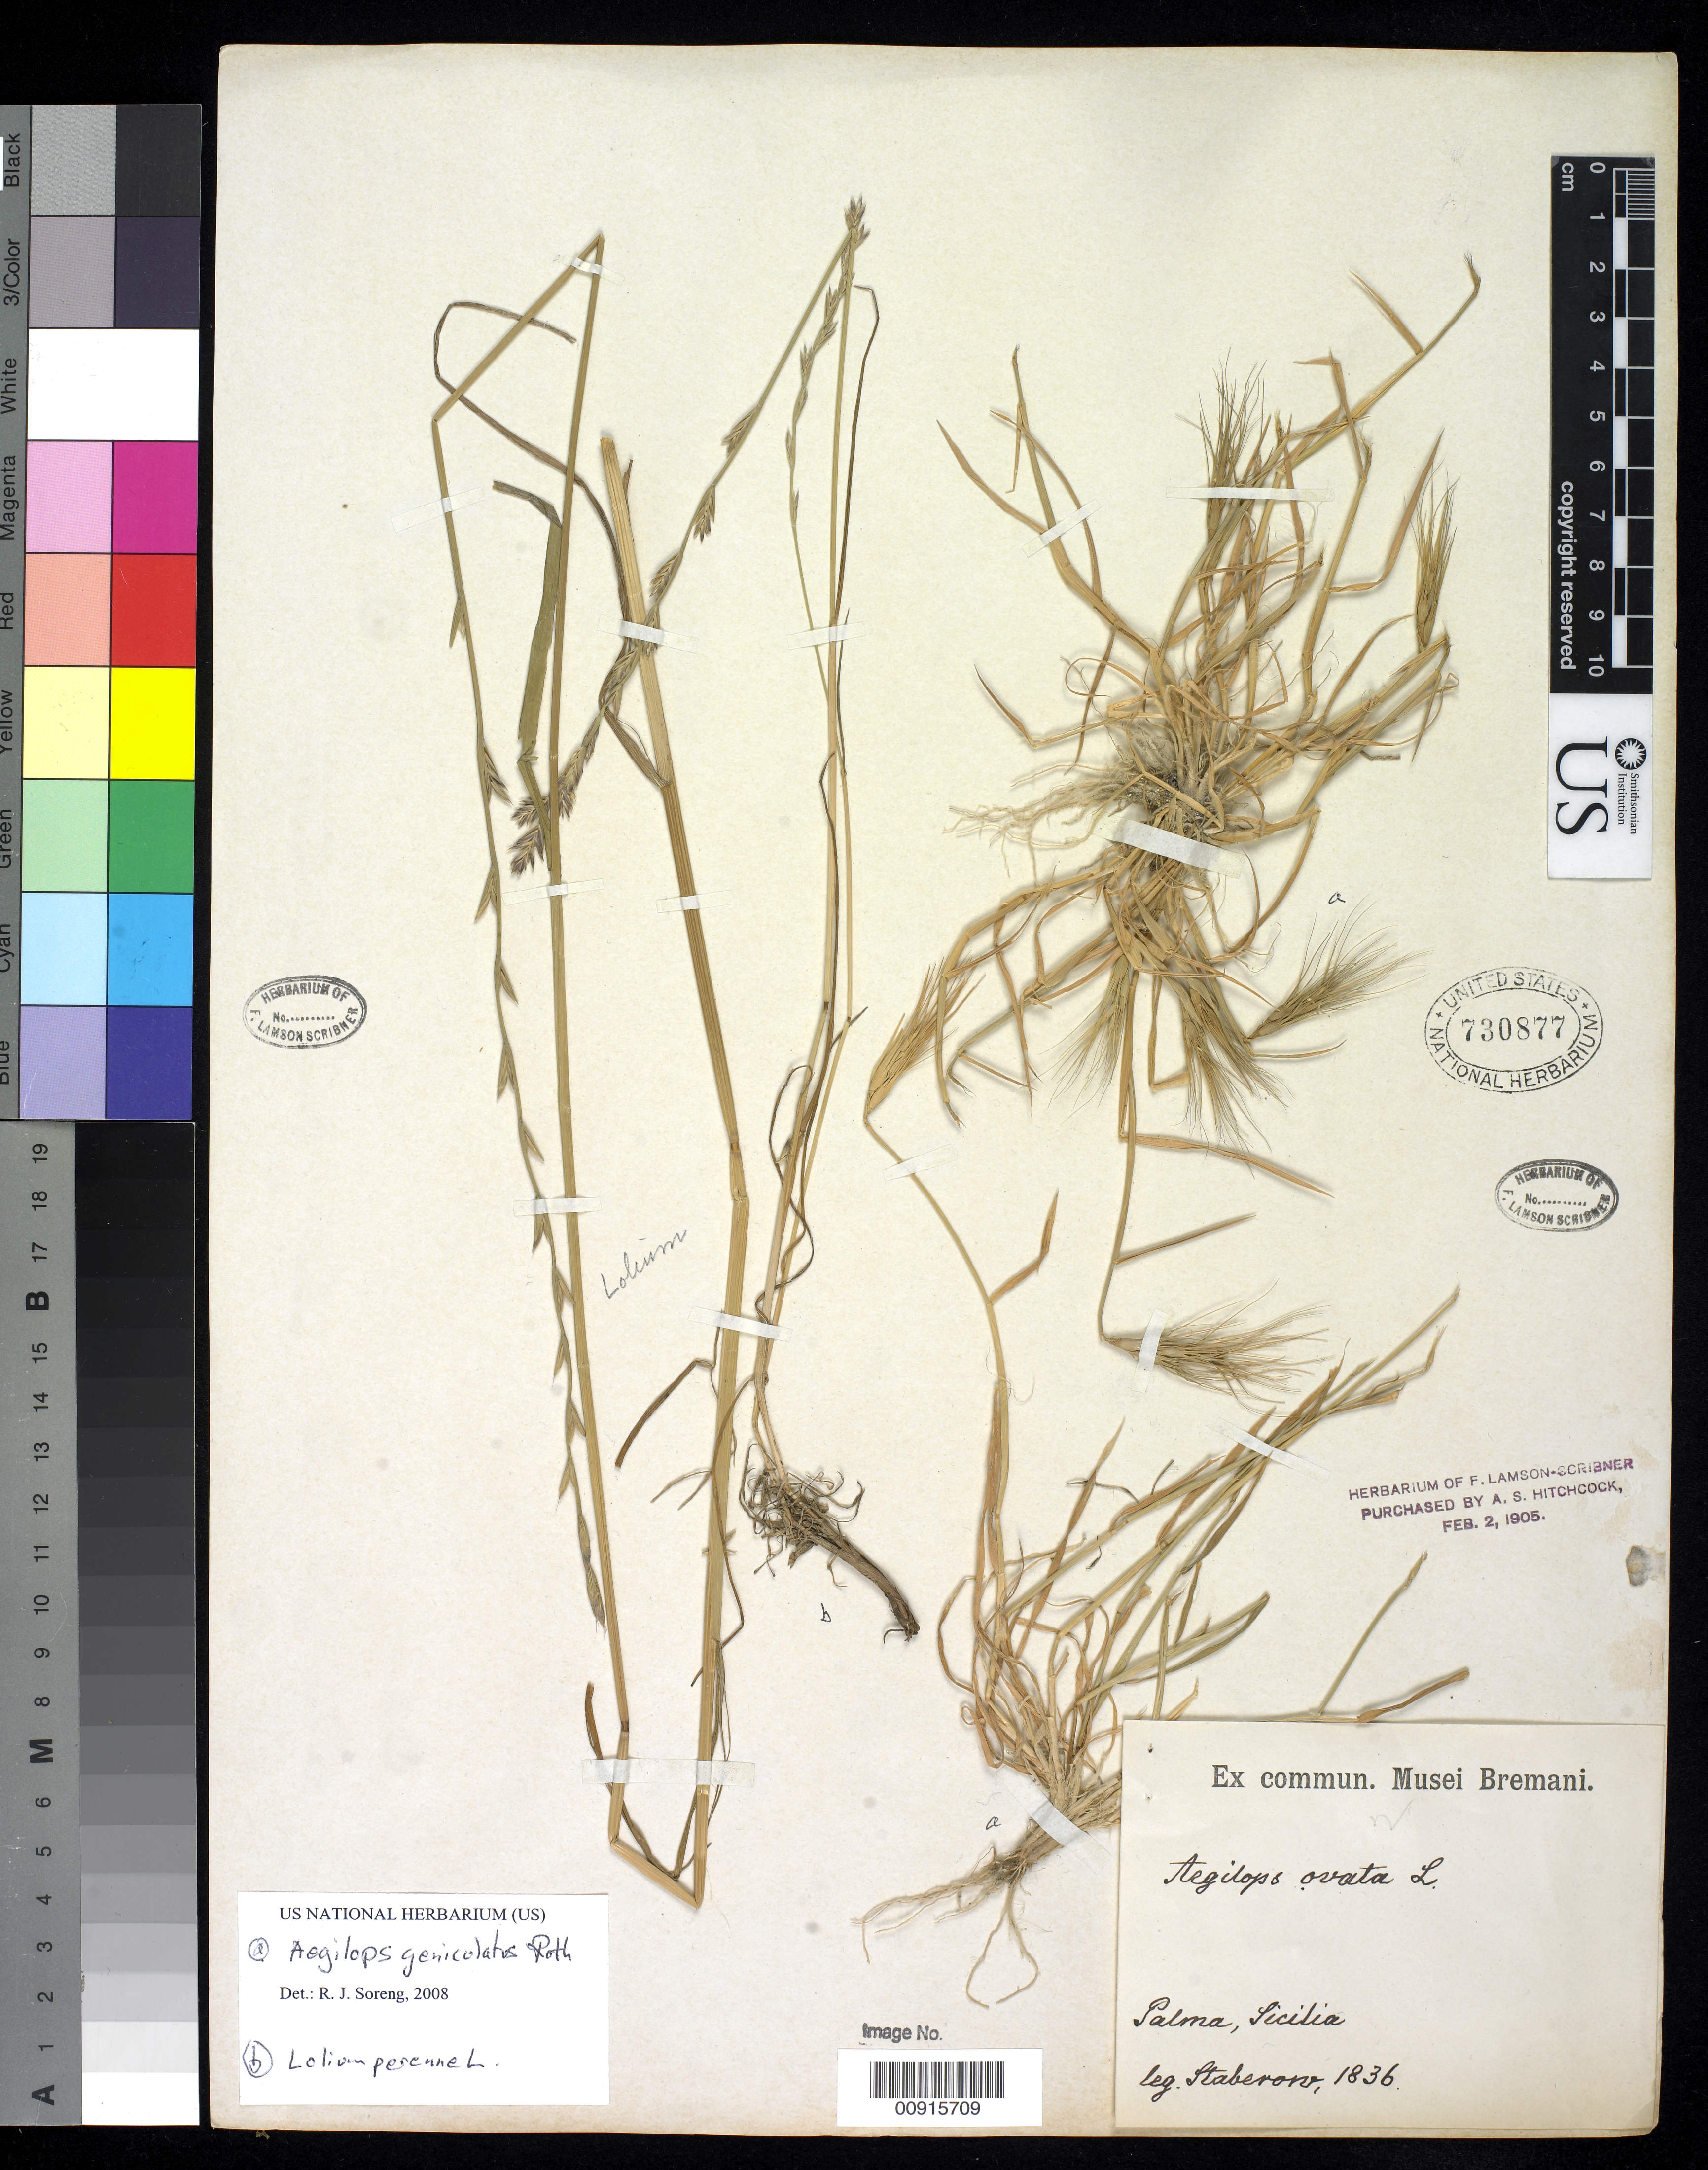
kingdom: Plantae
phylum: Tracheophyta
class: Liliopsida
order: Poales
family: Poaceae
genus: Aegilops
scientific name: Aegilops geniculata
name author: Roth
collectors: -. Staberorv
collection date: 1836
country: Italy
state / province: Siciliana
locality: Palma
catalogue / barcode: US 730877